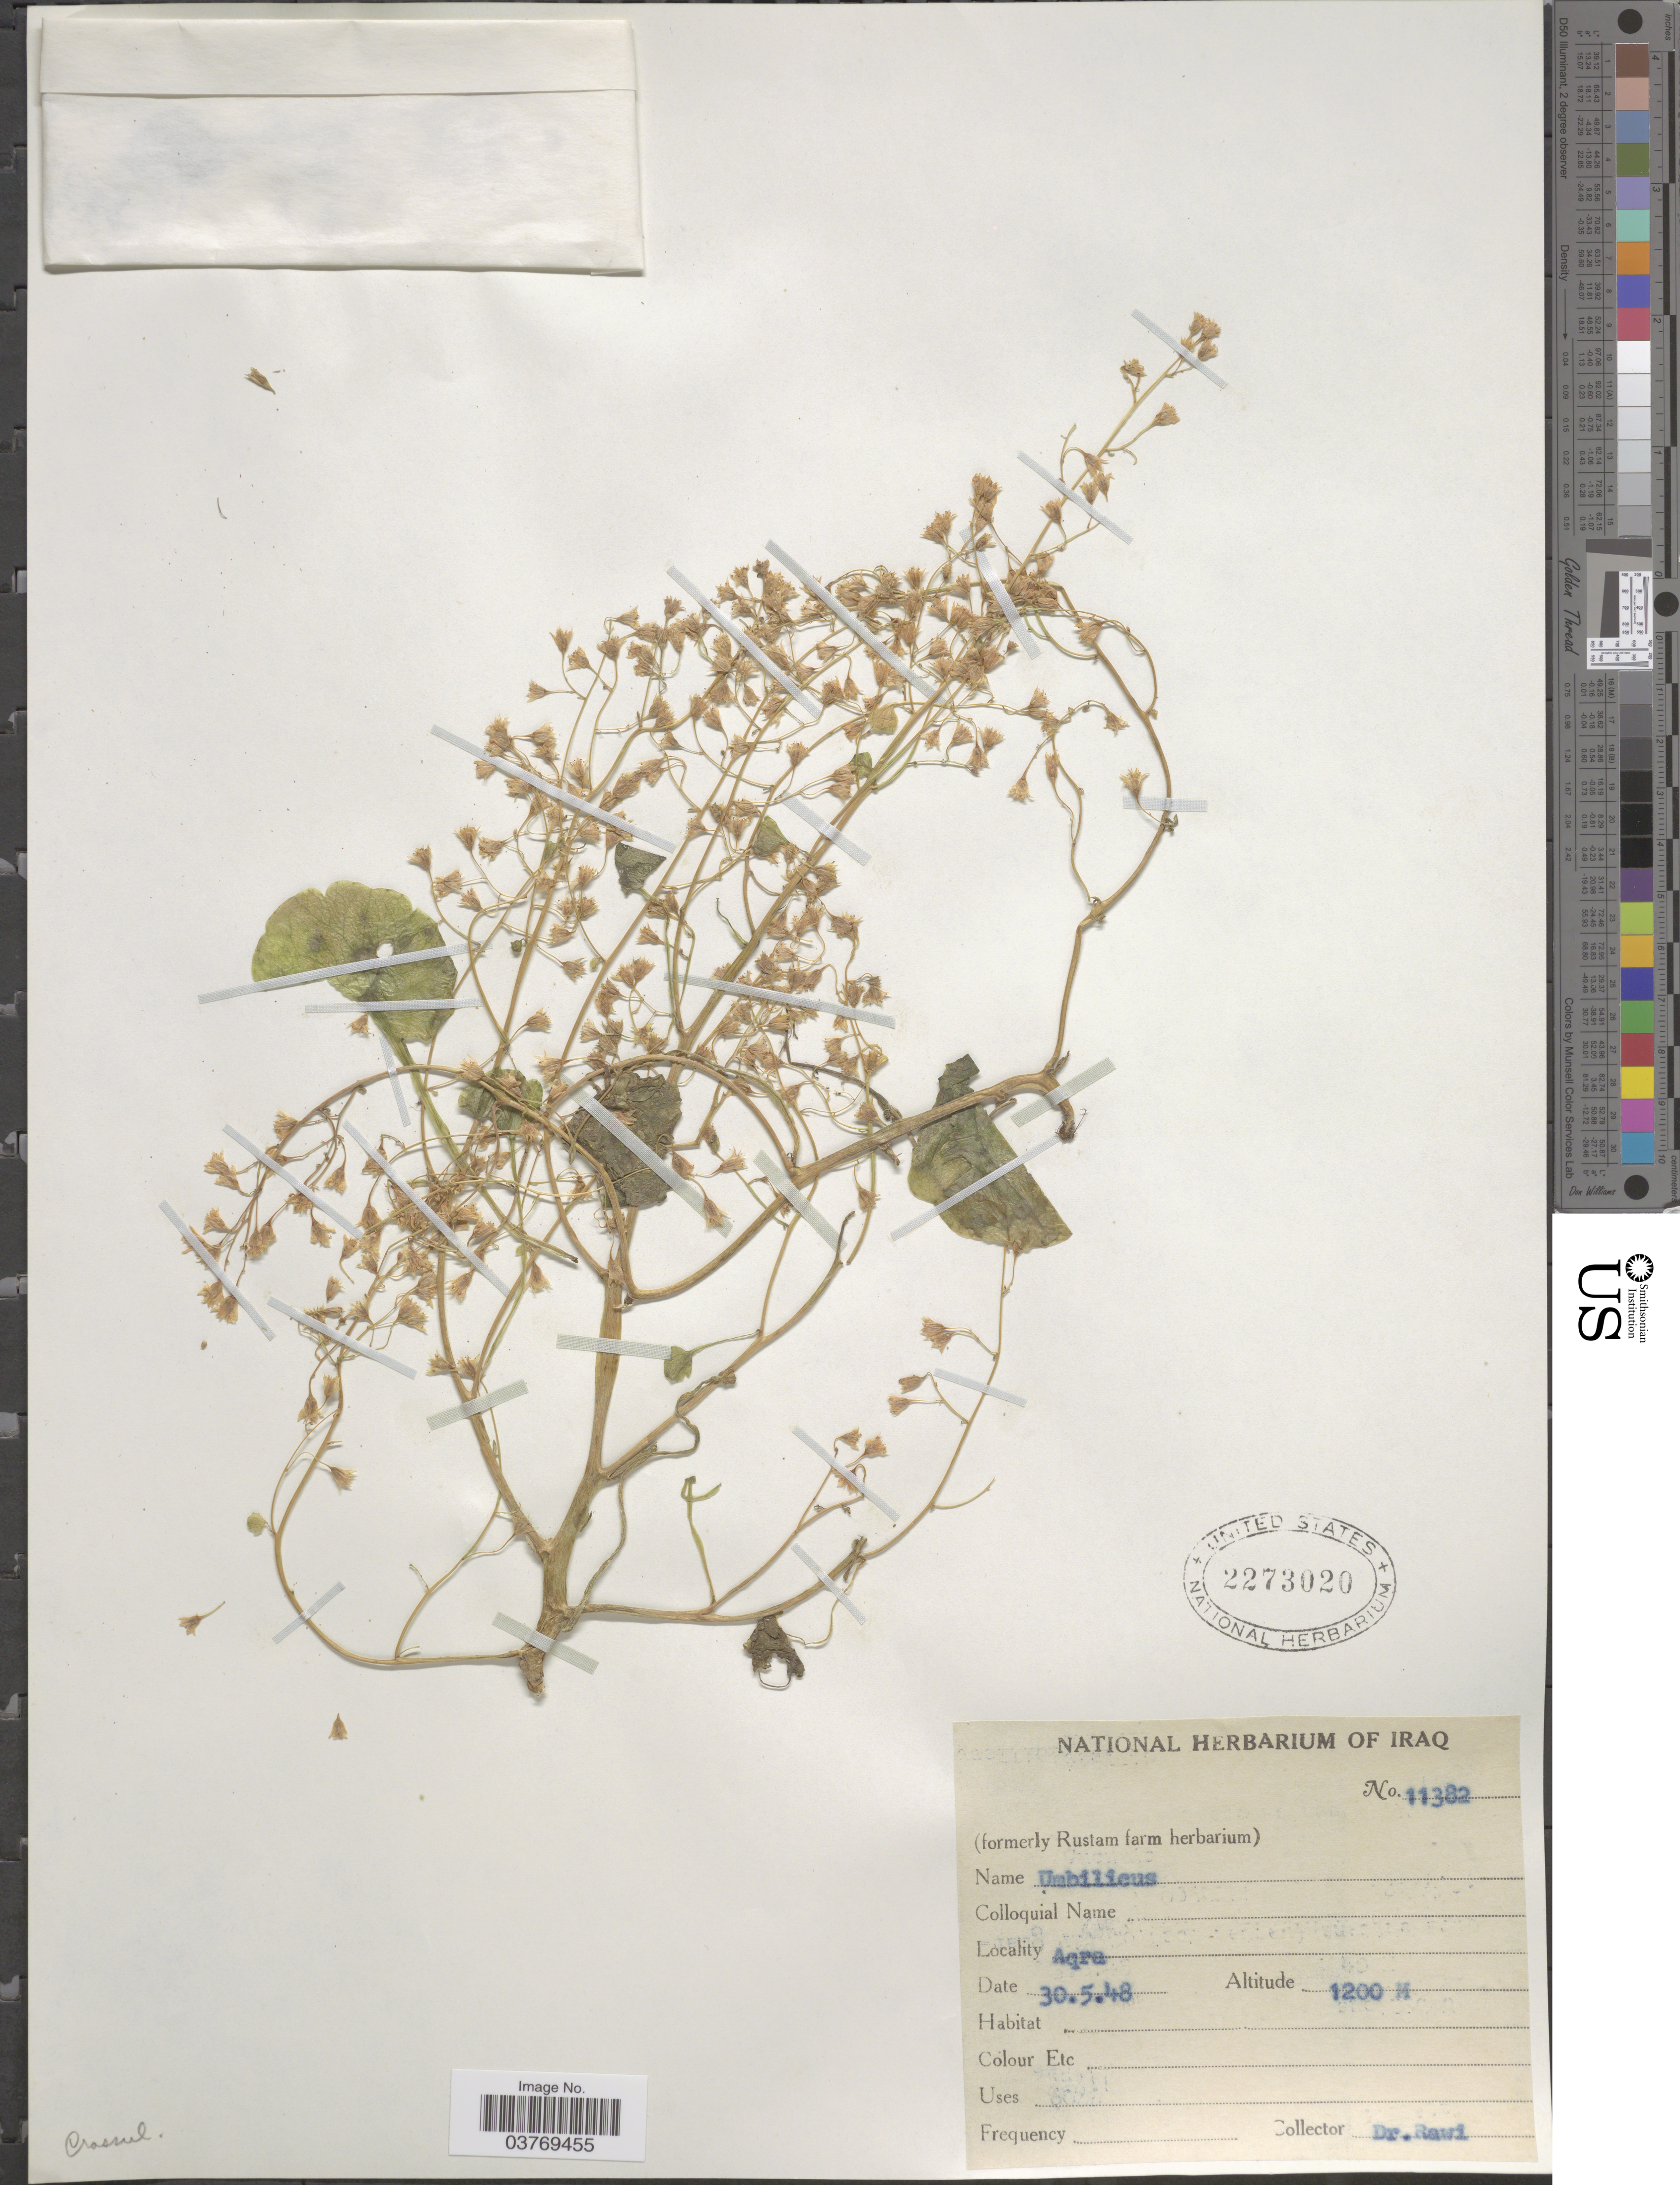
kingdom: Plantae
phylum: Tracheophyta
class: Magnoliopsida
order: Saxifragales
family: Crassulaceae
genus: Cotyledon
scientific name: Cotyledon tropaeolifolia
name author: (Boiss.) Bornm.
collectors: -. Rawi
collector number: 11382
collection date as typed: Transcribed d/m/y: 30/5/48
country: Iraq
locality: Aqra.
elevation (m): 1200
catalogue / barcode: US 2273020